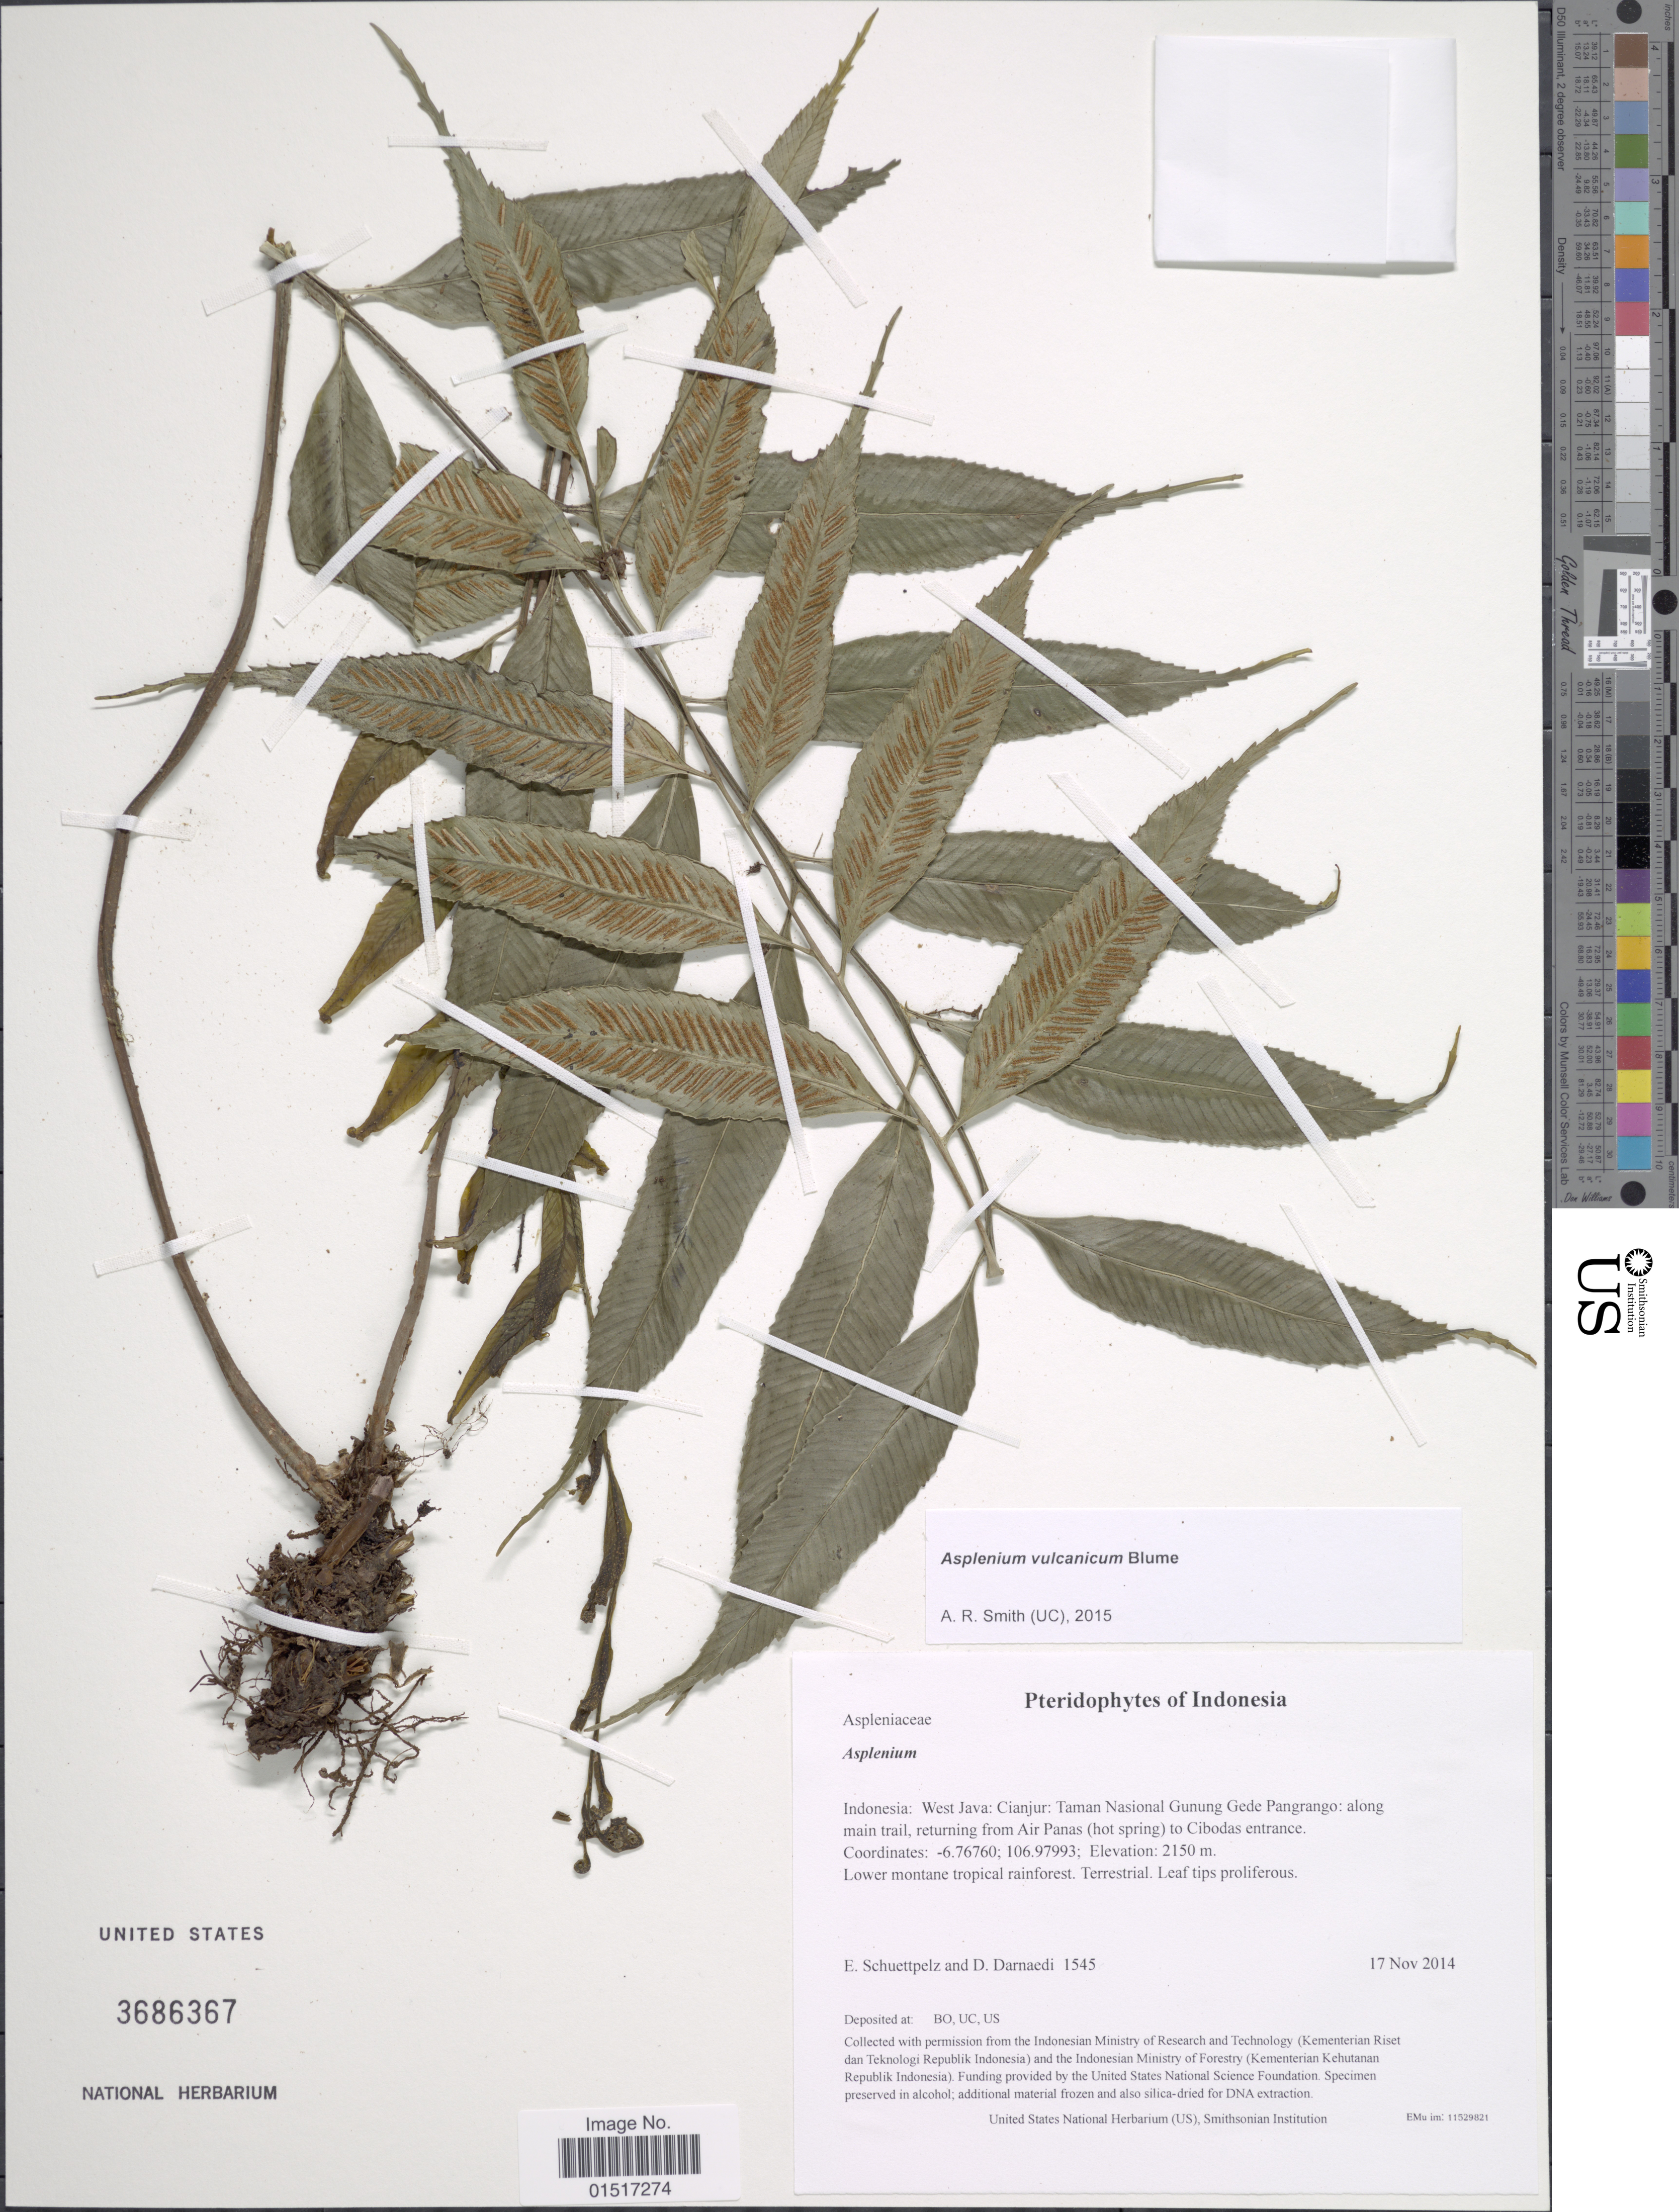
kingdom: Plantae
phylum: Tracheophyta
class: Polypodiopsida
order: Polypodiales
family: Aspleniaceae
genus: Asplenium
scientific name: Asplenium vulcanicum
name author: Blume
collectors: E. Schuettpelz & D. Darnaedi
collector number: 1545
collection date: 2014-11-17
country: Indonesia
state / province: Java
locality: West Java: Cianjur: Taman Nasional Gunung Gede Pangrangpo: along main trail, returning from Air Panas (hot spring) to Cibodas entrance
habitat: Lower montane tropical rainforest.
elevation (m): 2150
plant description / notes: Collected with permission from the Indonesian Ministry of Research and Technology (Kementerian Riset dan Teknologi Republik Indonesia) and the Indonesian Ministry of Forestry (Kementerian Kehutanan Republik Indonesia).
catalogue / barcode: US 3686367